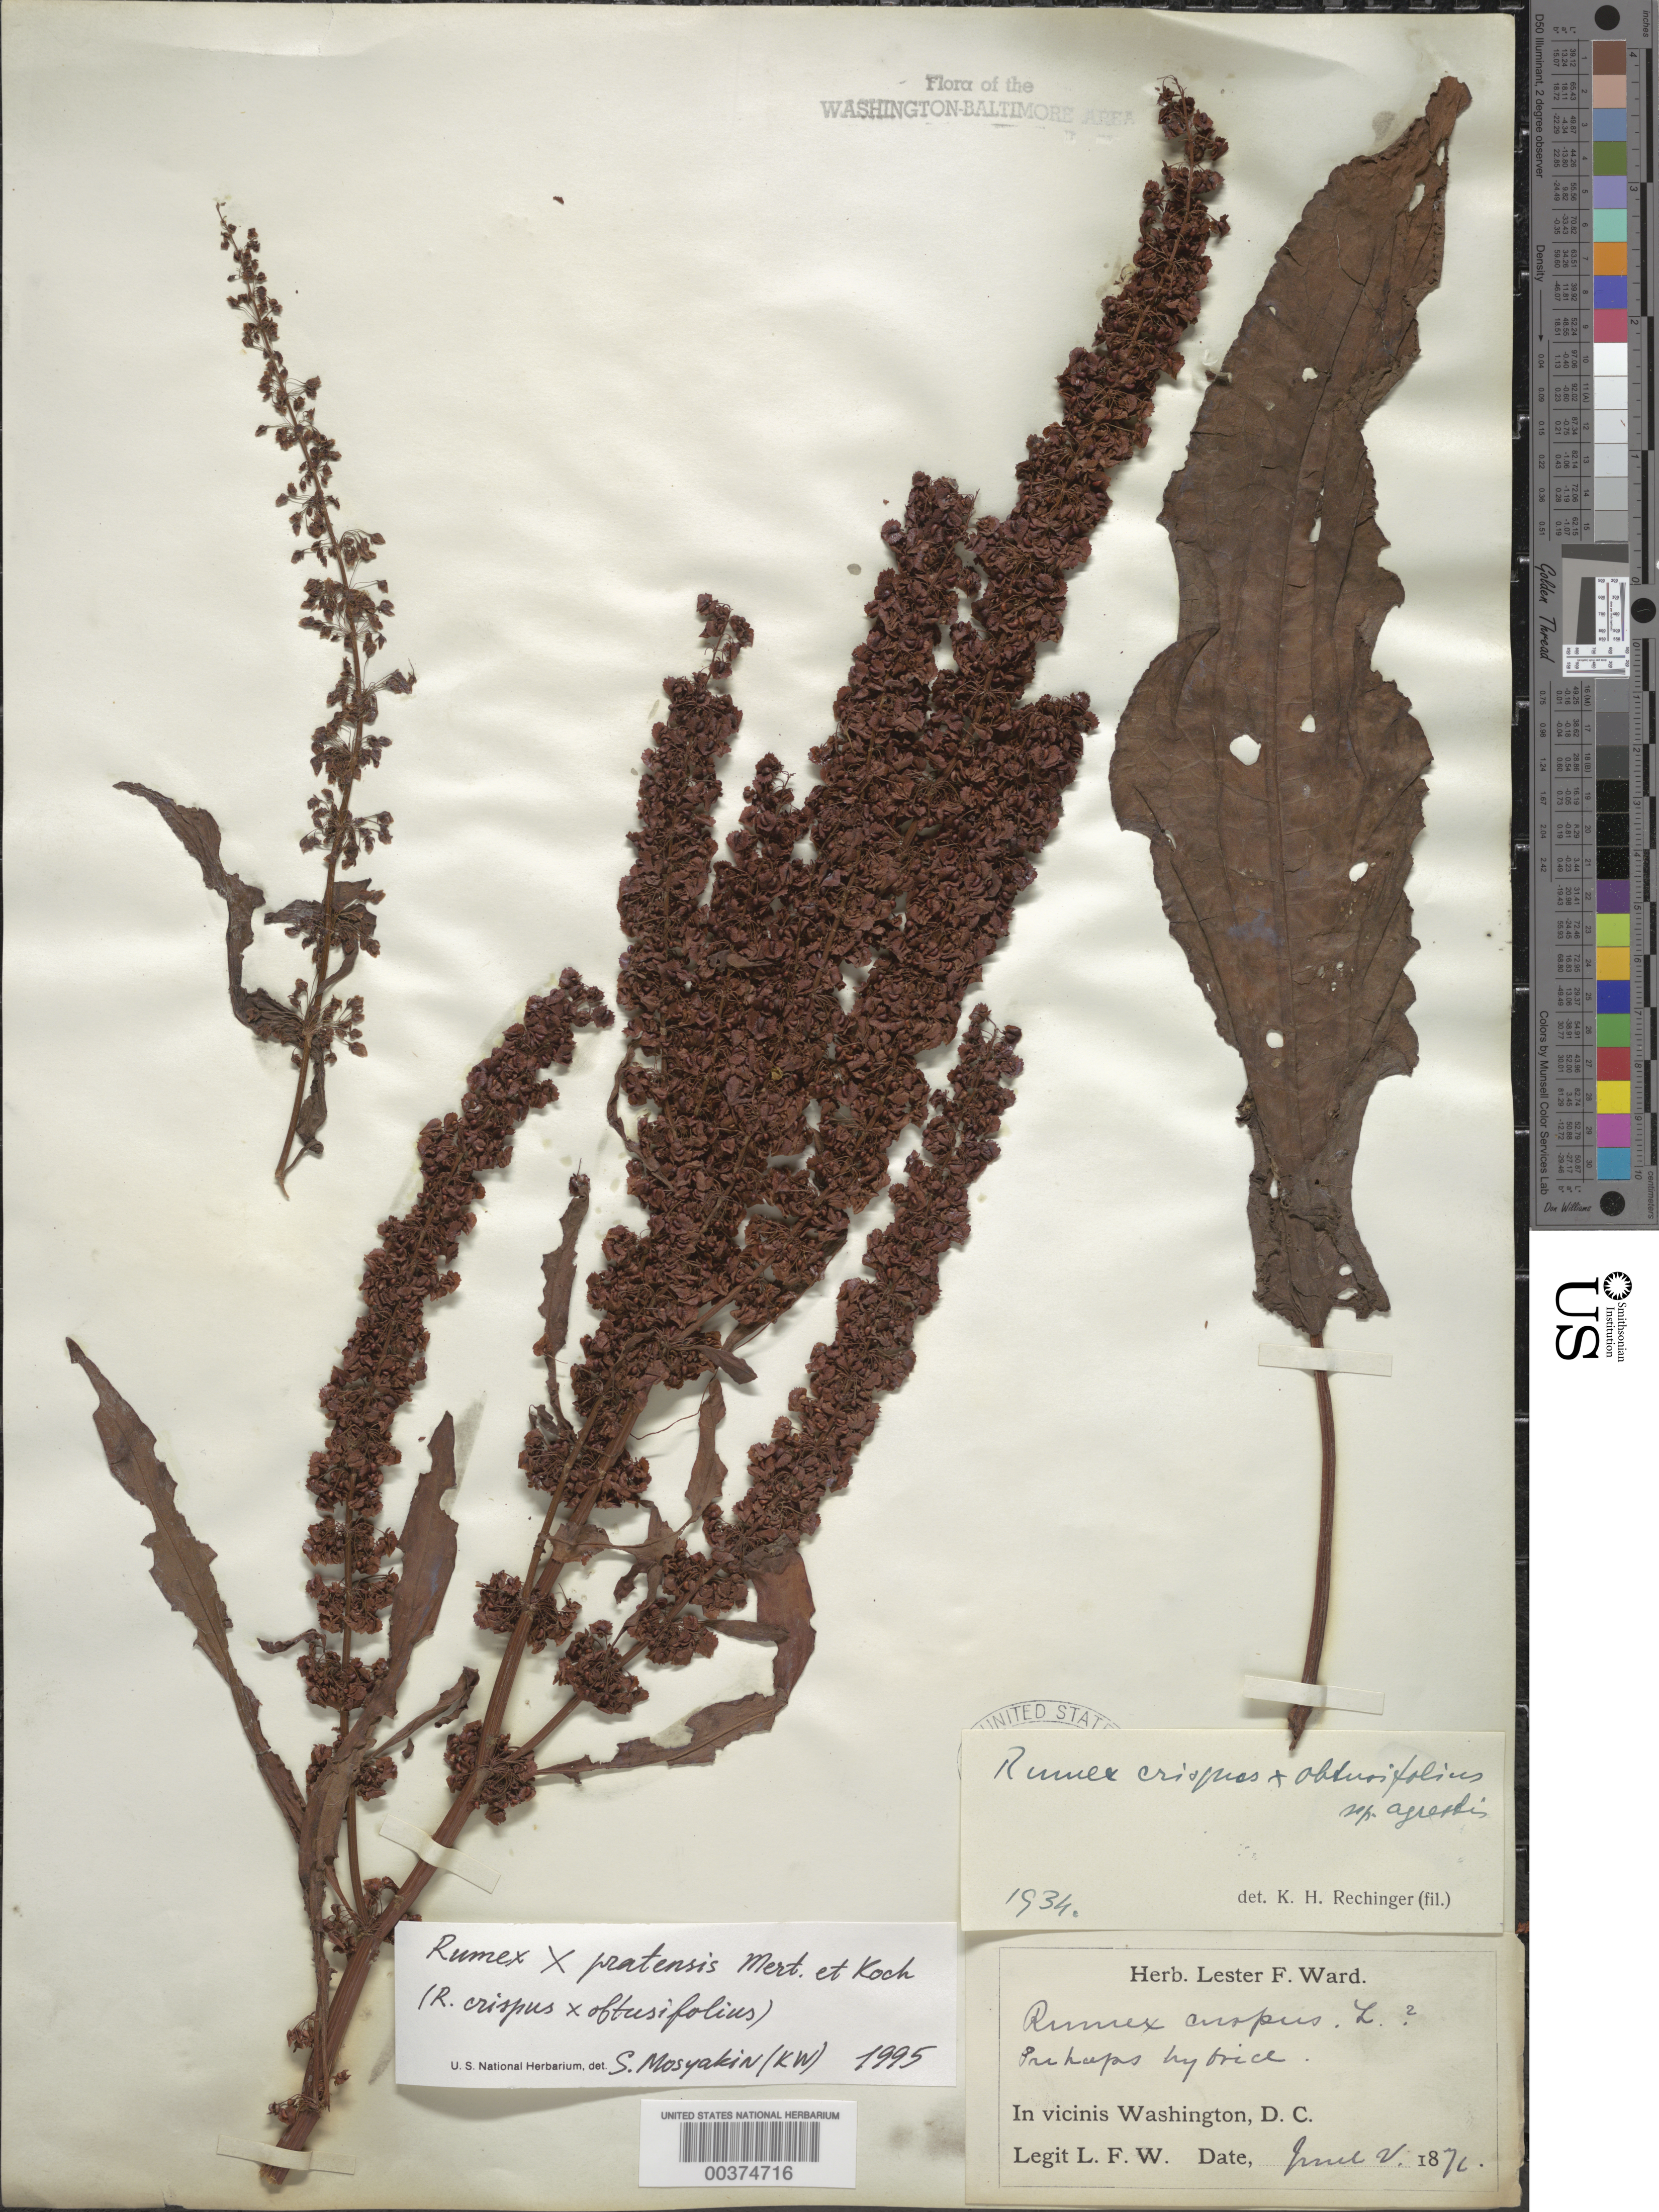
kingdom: Plantae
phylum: Tracheophyta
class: Magnoliopsida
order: Caryophyllales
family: Polygonaceae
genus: Rumex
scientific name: Rumex crispus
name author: L.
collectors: L. F. Ward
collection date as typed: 02 Jun 1876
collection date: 1876-06-02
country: United States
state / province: District of Columbia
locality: Washington DC area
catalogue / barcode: US 130668